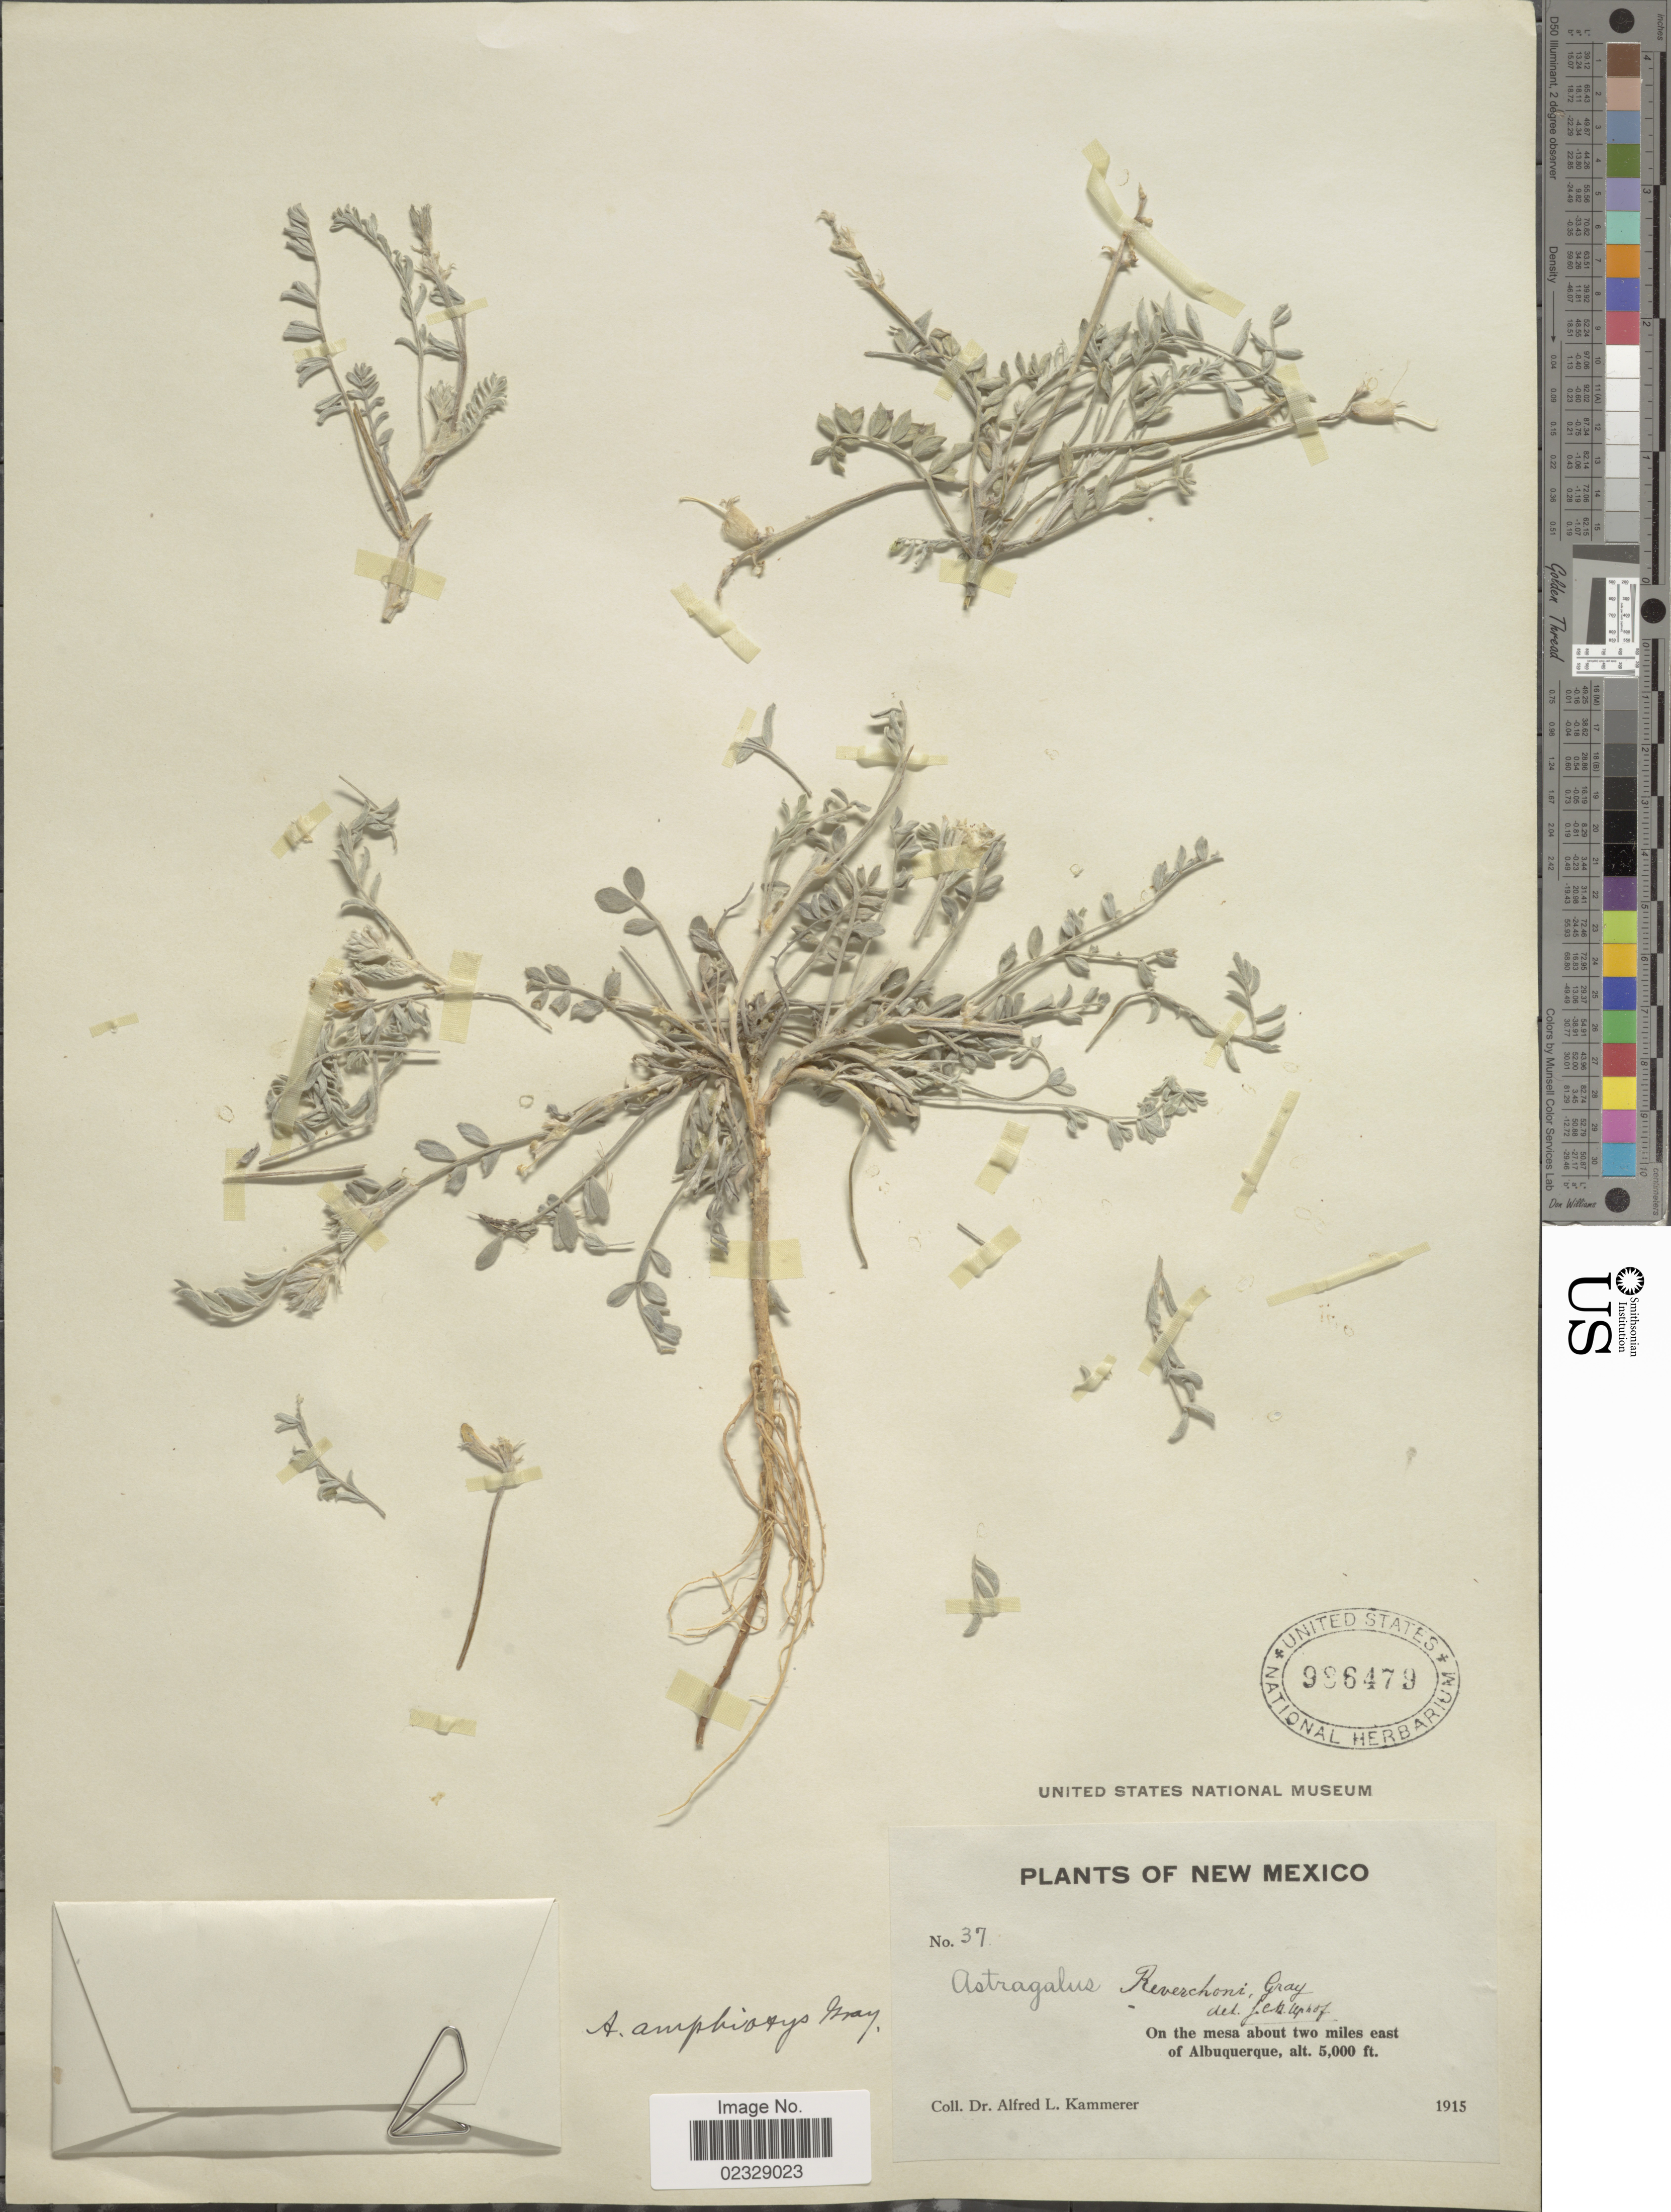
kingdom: Plantae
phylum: Tracheophyta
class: Magnoliopsida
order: Fabales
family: Fabaceae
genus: Astragalus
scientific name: Astragalus amphioxys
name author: A. Gray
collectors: A. Kammerer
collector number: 37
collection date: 1915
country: United States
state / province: New Mexico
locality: On the mesa about two miles east of Albuquerque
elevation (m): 1524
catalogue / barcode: US 986479